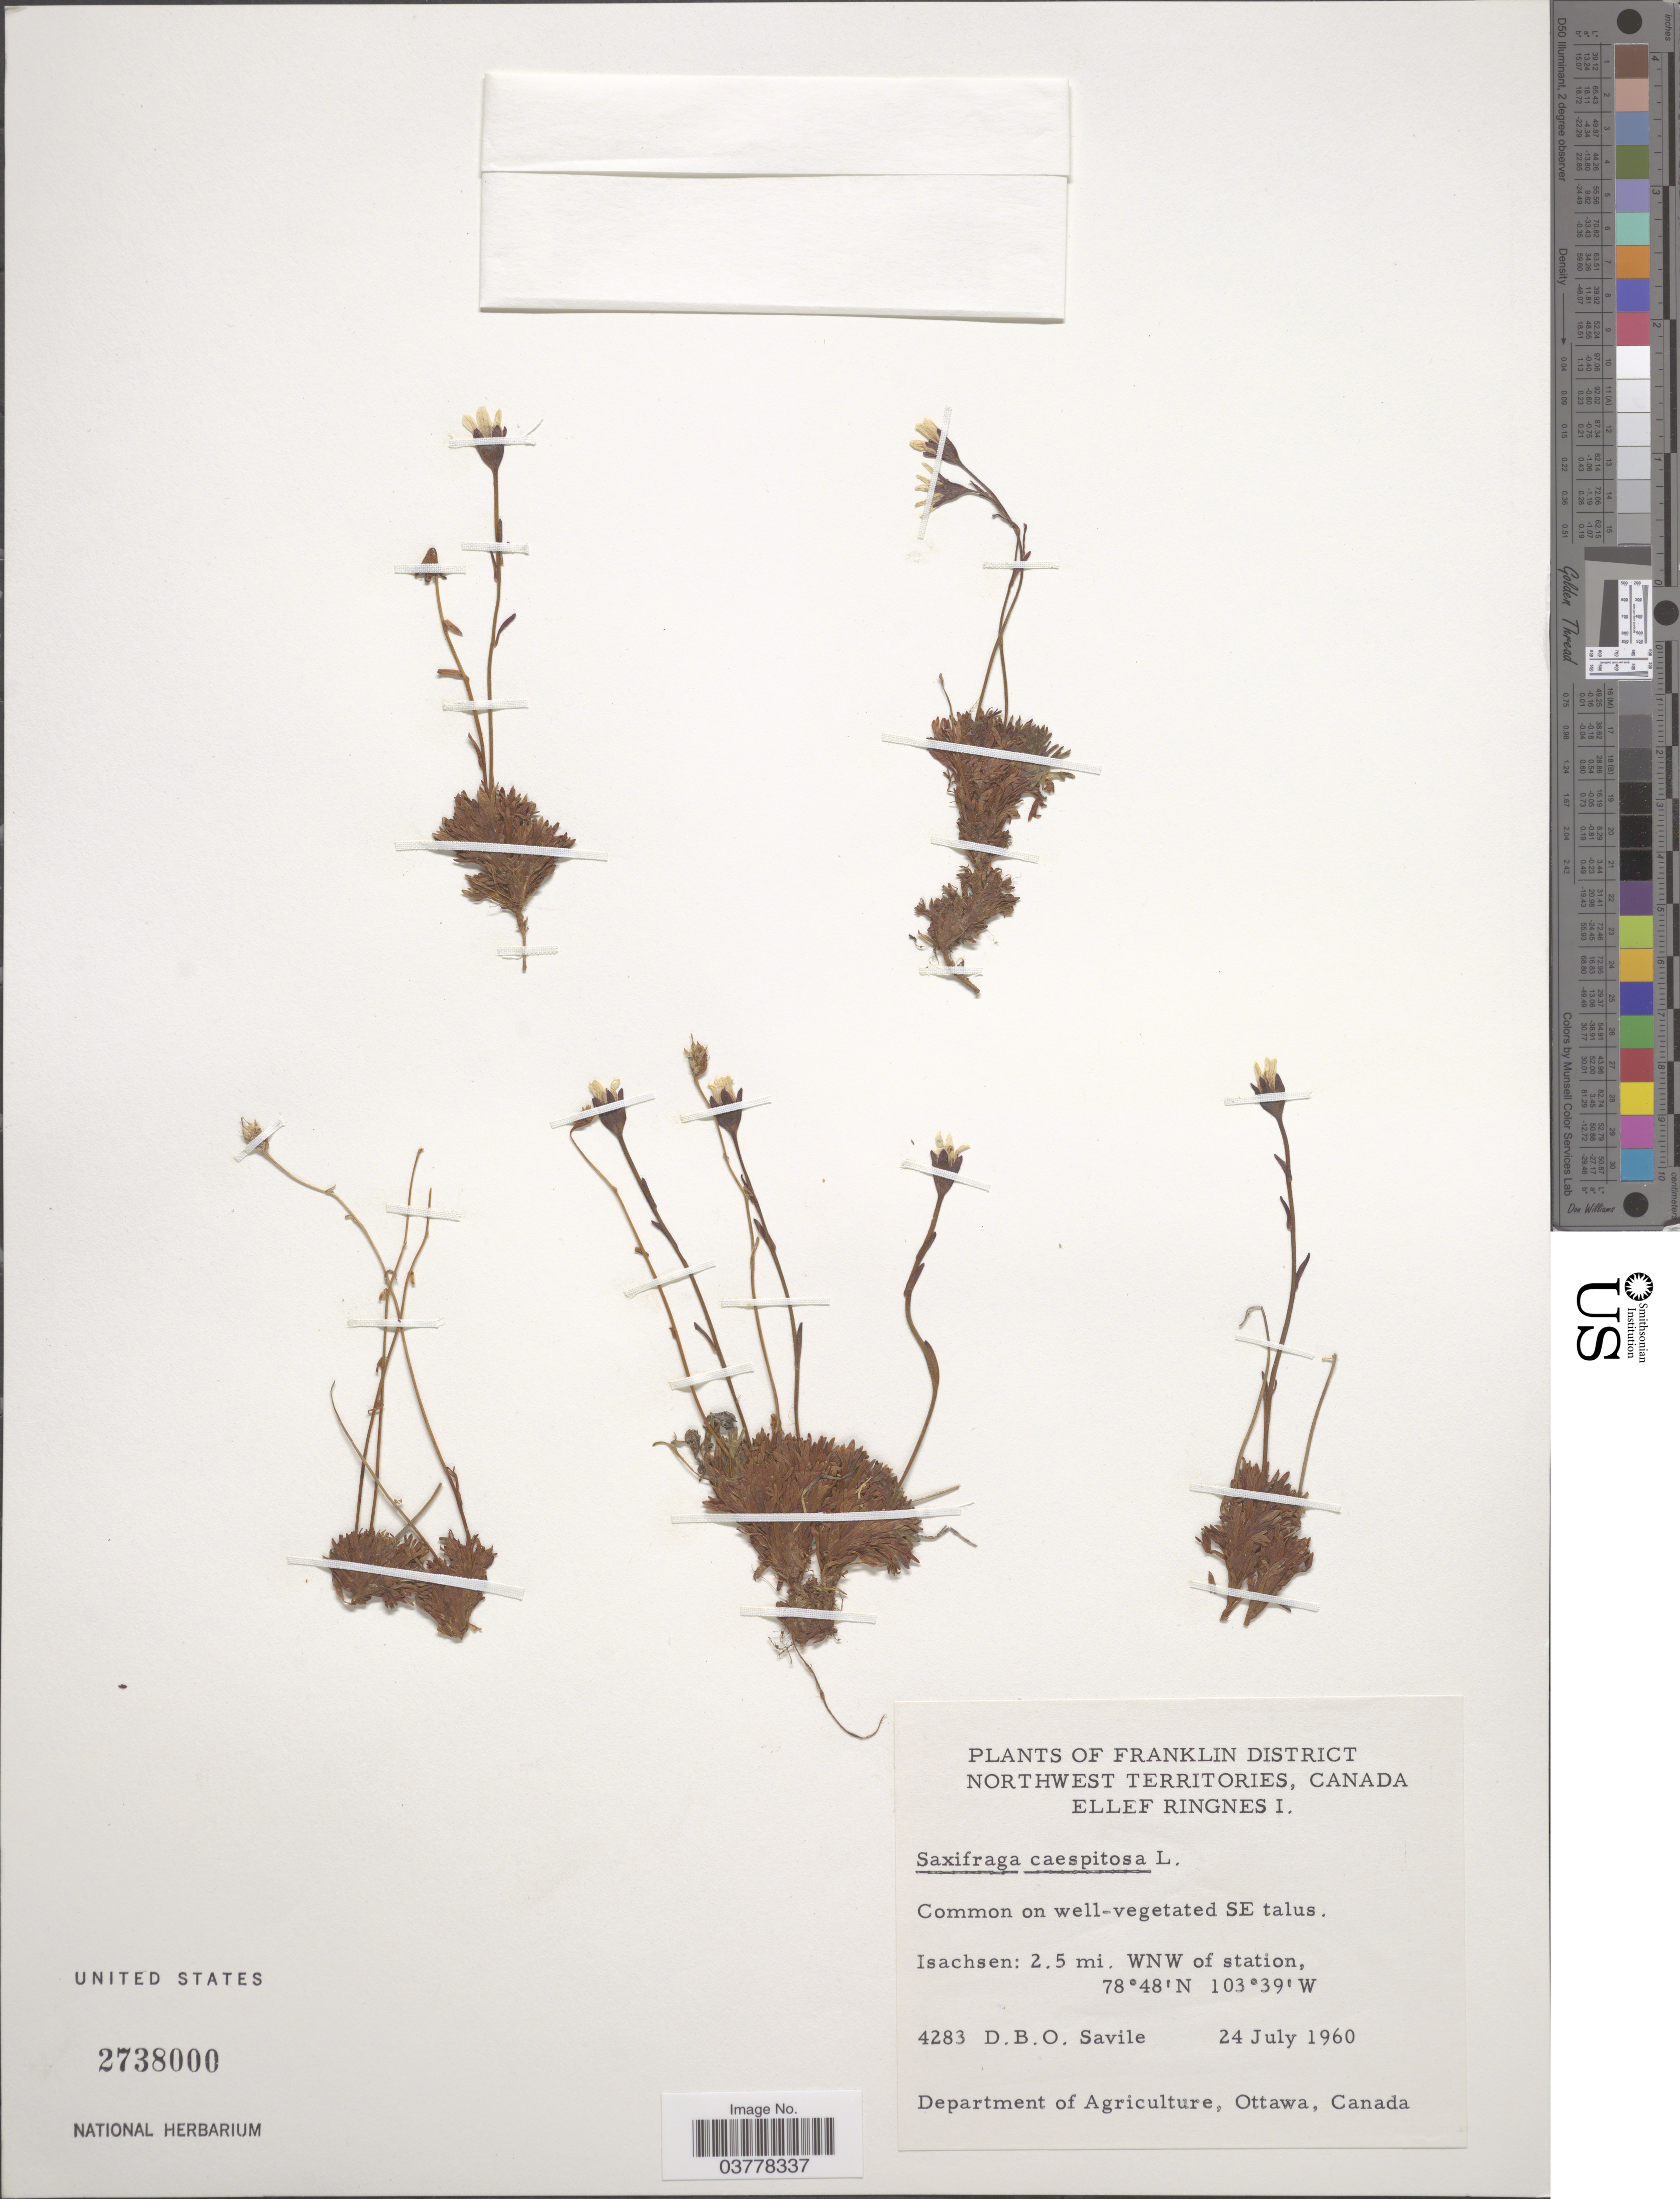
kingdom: Plantae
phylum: Tracheophyta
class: Magnoliopsida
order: Saxifragales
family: Saxifragaceae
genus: Saxifraga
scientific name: Saxifraga caespitosa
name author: L.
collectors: D. Savile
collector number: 4283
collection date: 1960-07-24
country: Canada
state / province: Northwest Territories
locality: Franklin District. Ellef Ringnes I. Isachsen: 2.5 mi. WNW of station.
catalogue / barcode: US 2738000